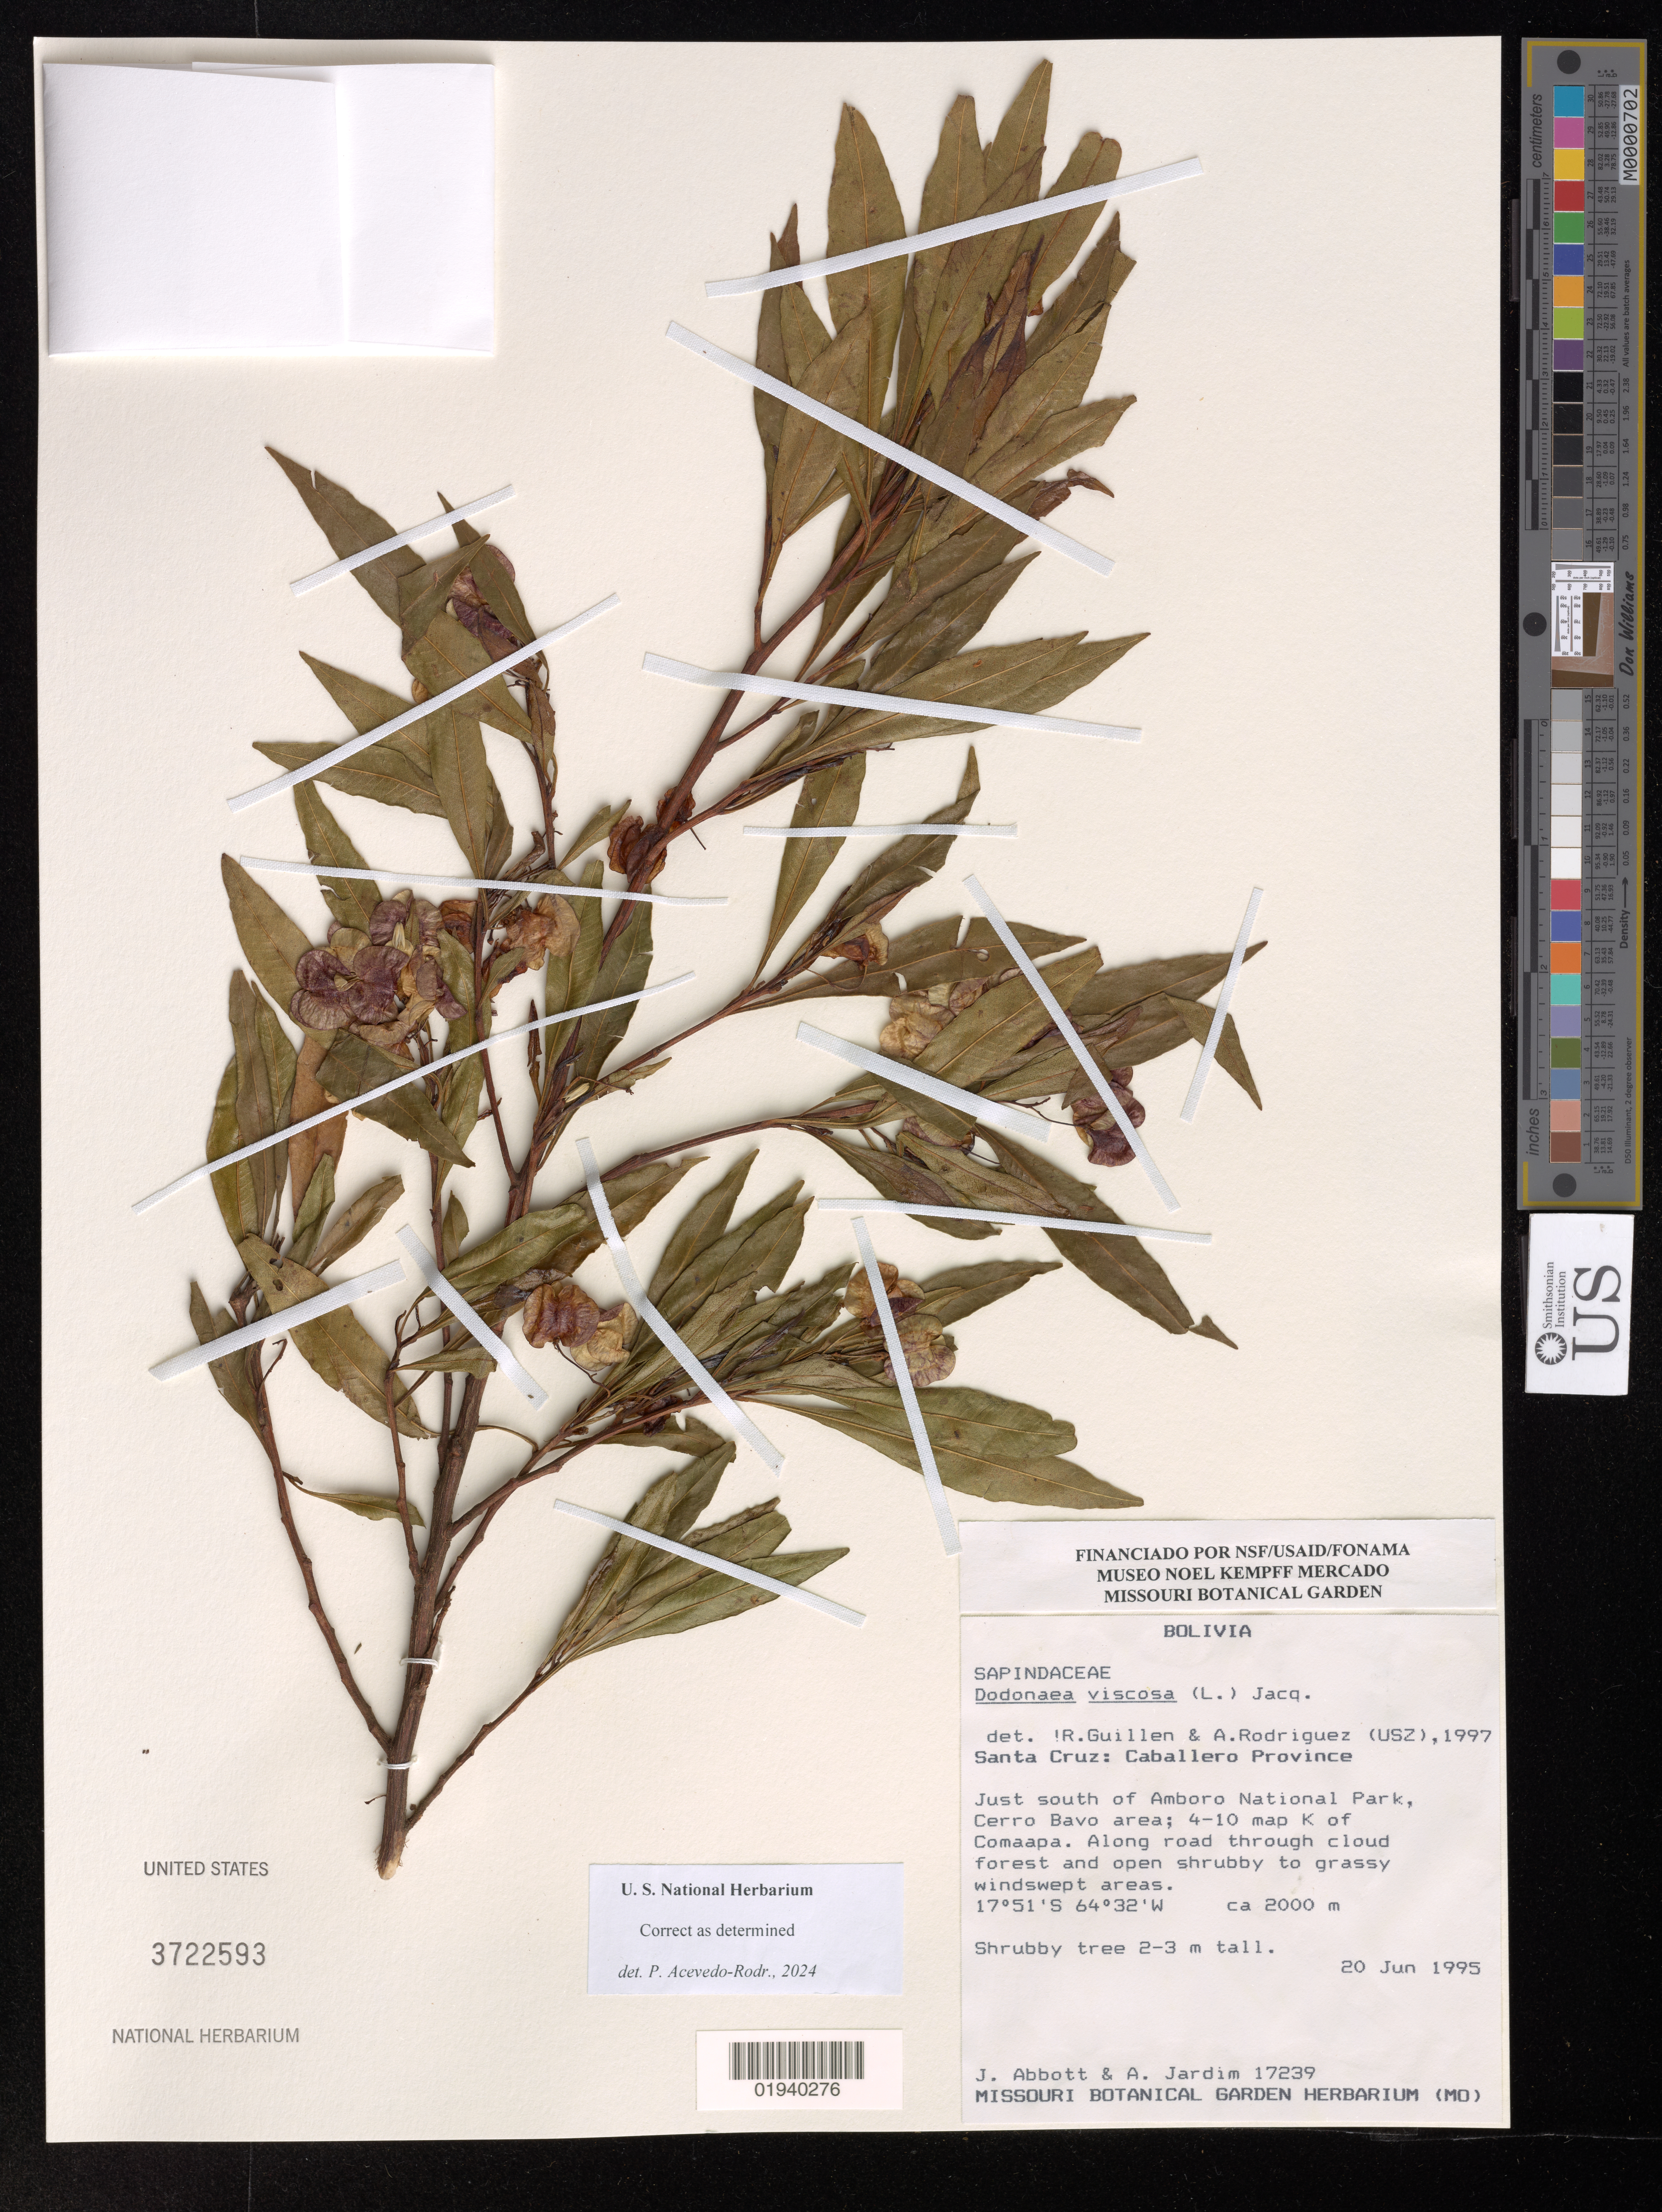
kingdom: Plantae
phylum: Tracheophyta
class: Magnoliopsida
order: Sapindales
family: Sapindaceae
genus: Dodonaea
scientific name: Dodonaea viscosa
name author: Jacq.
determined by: Acevedo-Rodriguez, P., (US), Smithsonian Institution - National Museum of Natural History (UNITED STATES)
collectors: J. R. Abbott & A. Jardim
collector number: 17239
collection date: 1995-06-20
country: Bolivia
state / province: Santa Cruz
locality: Caballero Province. Just south of Amboro Natioinal Park, Cerro Bavo area, 4-10 map K of Comaapa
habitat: Along road through cloud forest and open shrubby to grassy windswept area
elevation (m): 2000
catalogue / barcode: US 3722593